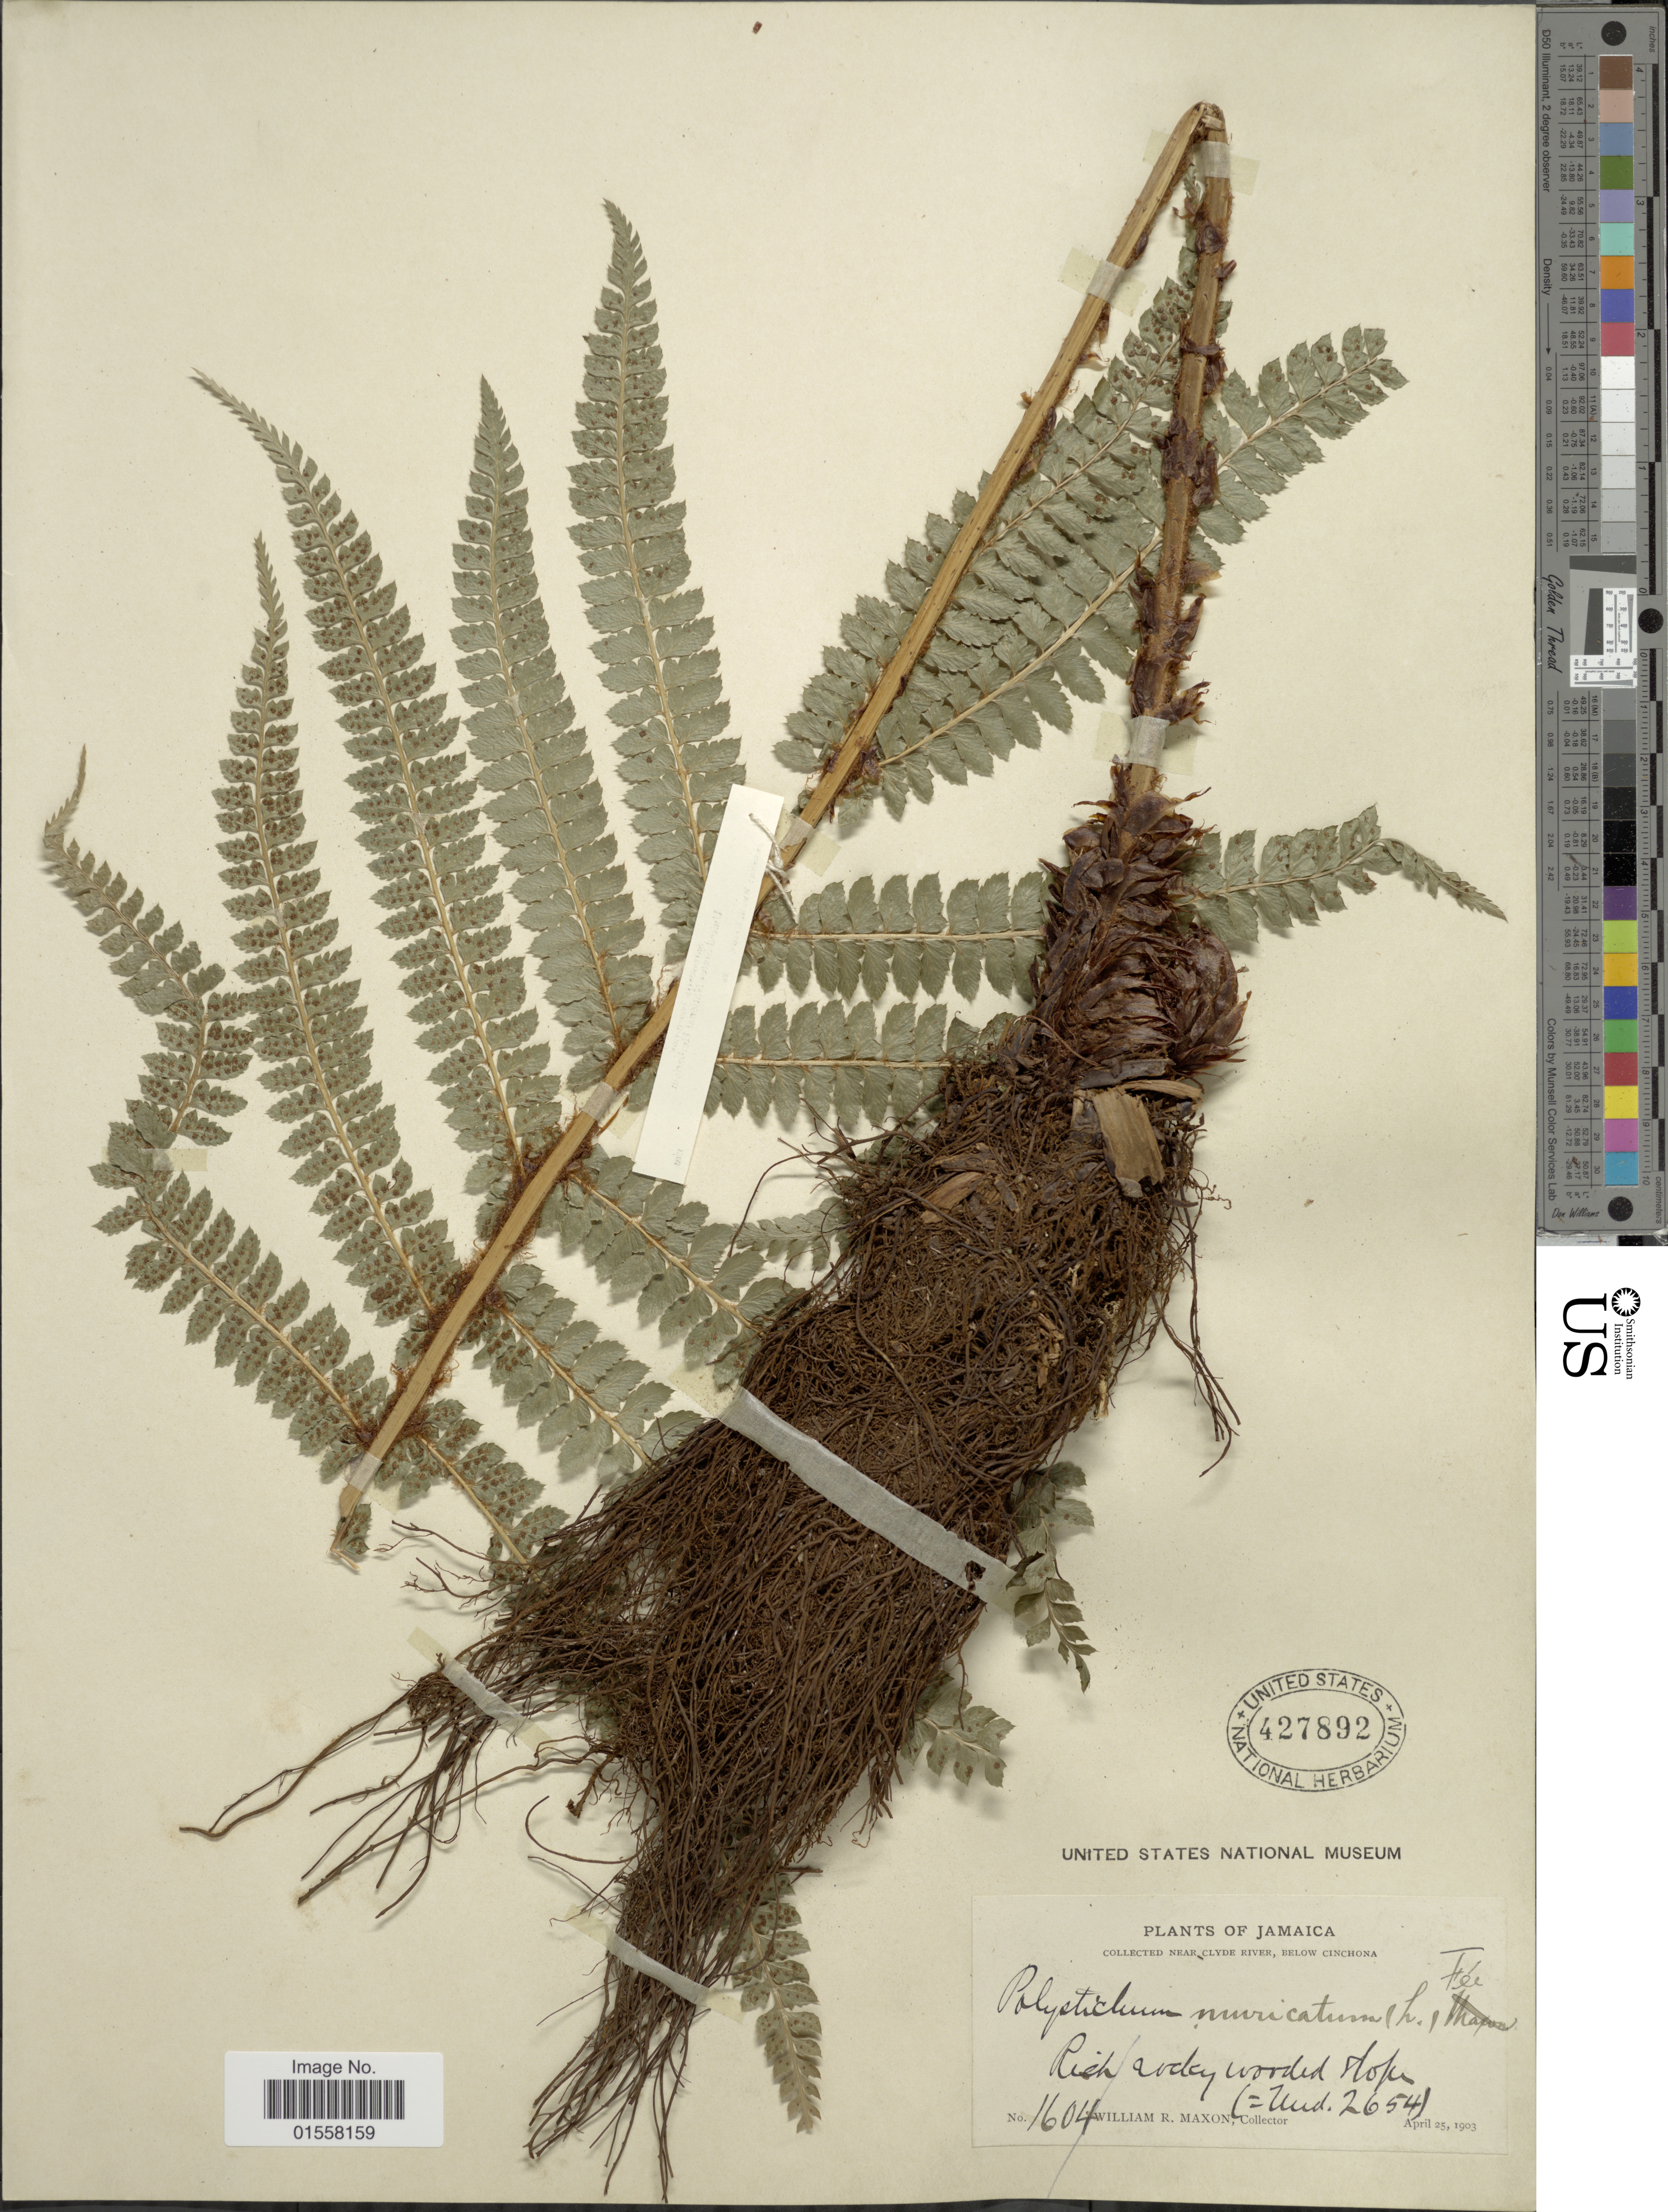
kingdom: Plantae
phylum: Tracheophyta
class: Polypodiopsida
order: Polypodiales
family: Dryopteridaceae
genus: Polystichum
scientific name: Polystichum muricatum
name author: (L.) Fée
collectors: W. R. Maxon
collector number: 1604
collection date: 1903-04-25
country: Jamaica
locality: Near Clyde River, below Cinchona.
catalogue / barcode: US 427892